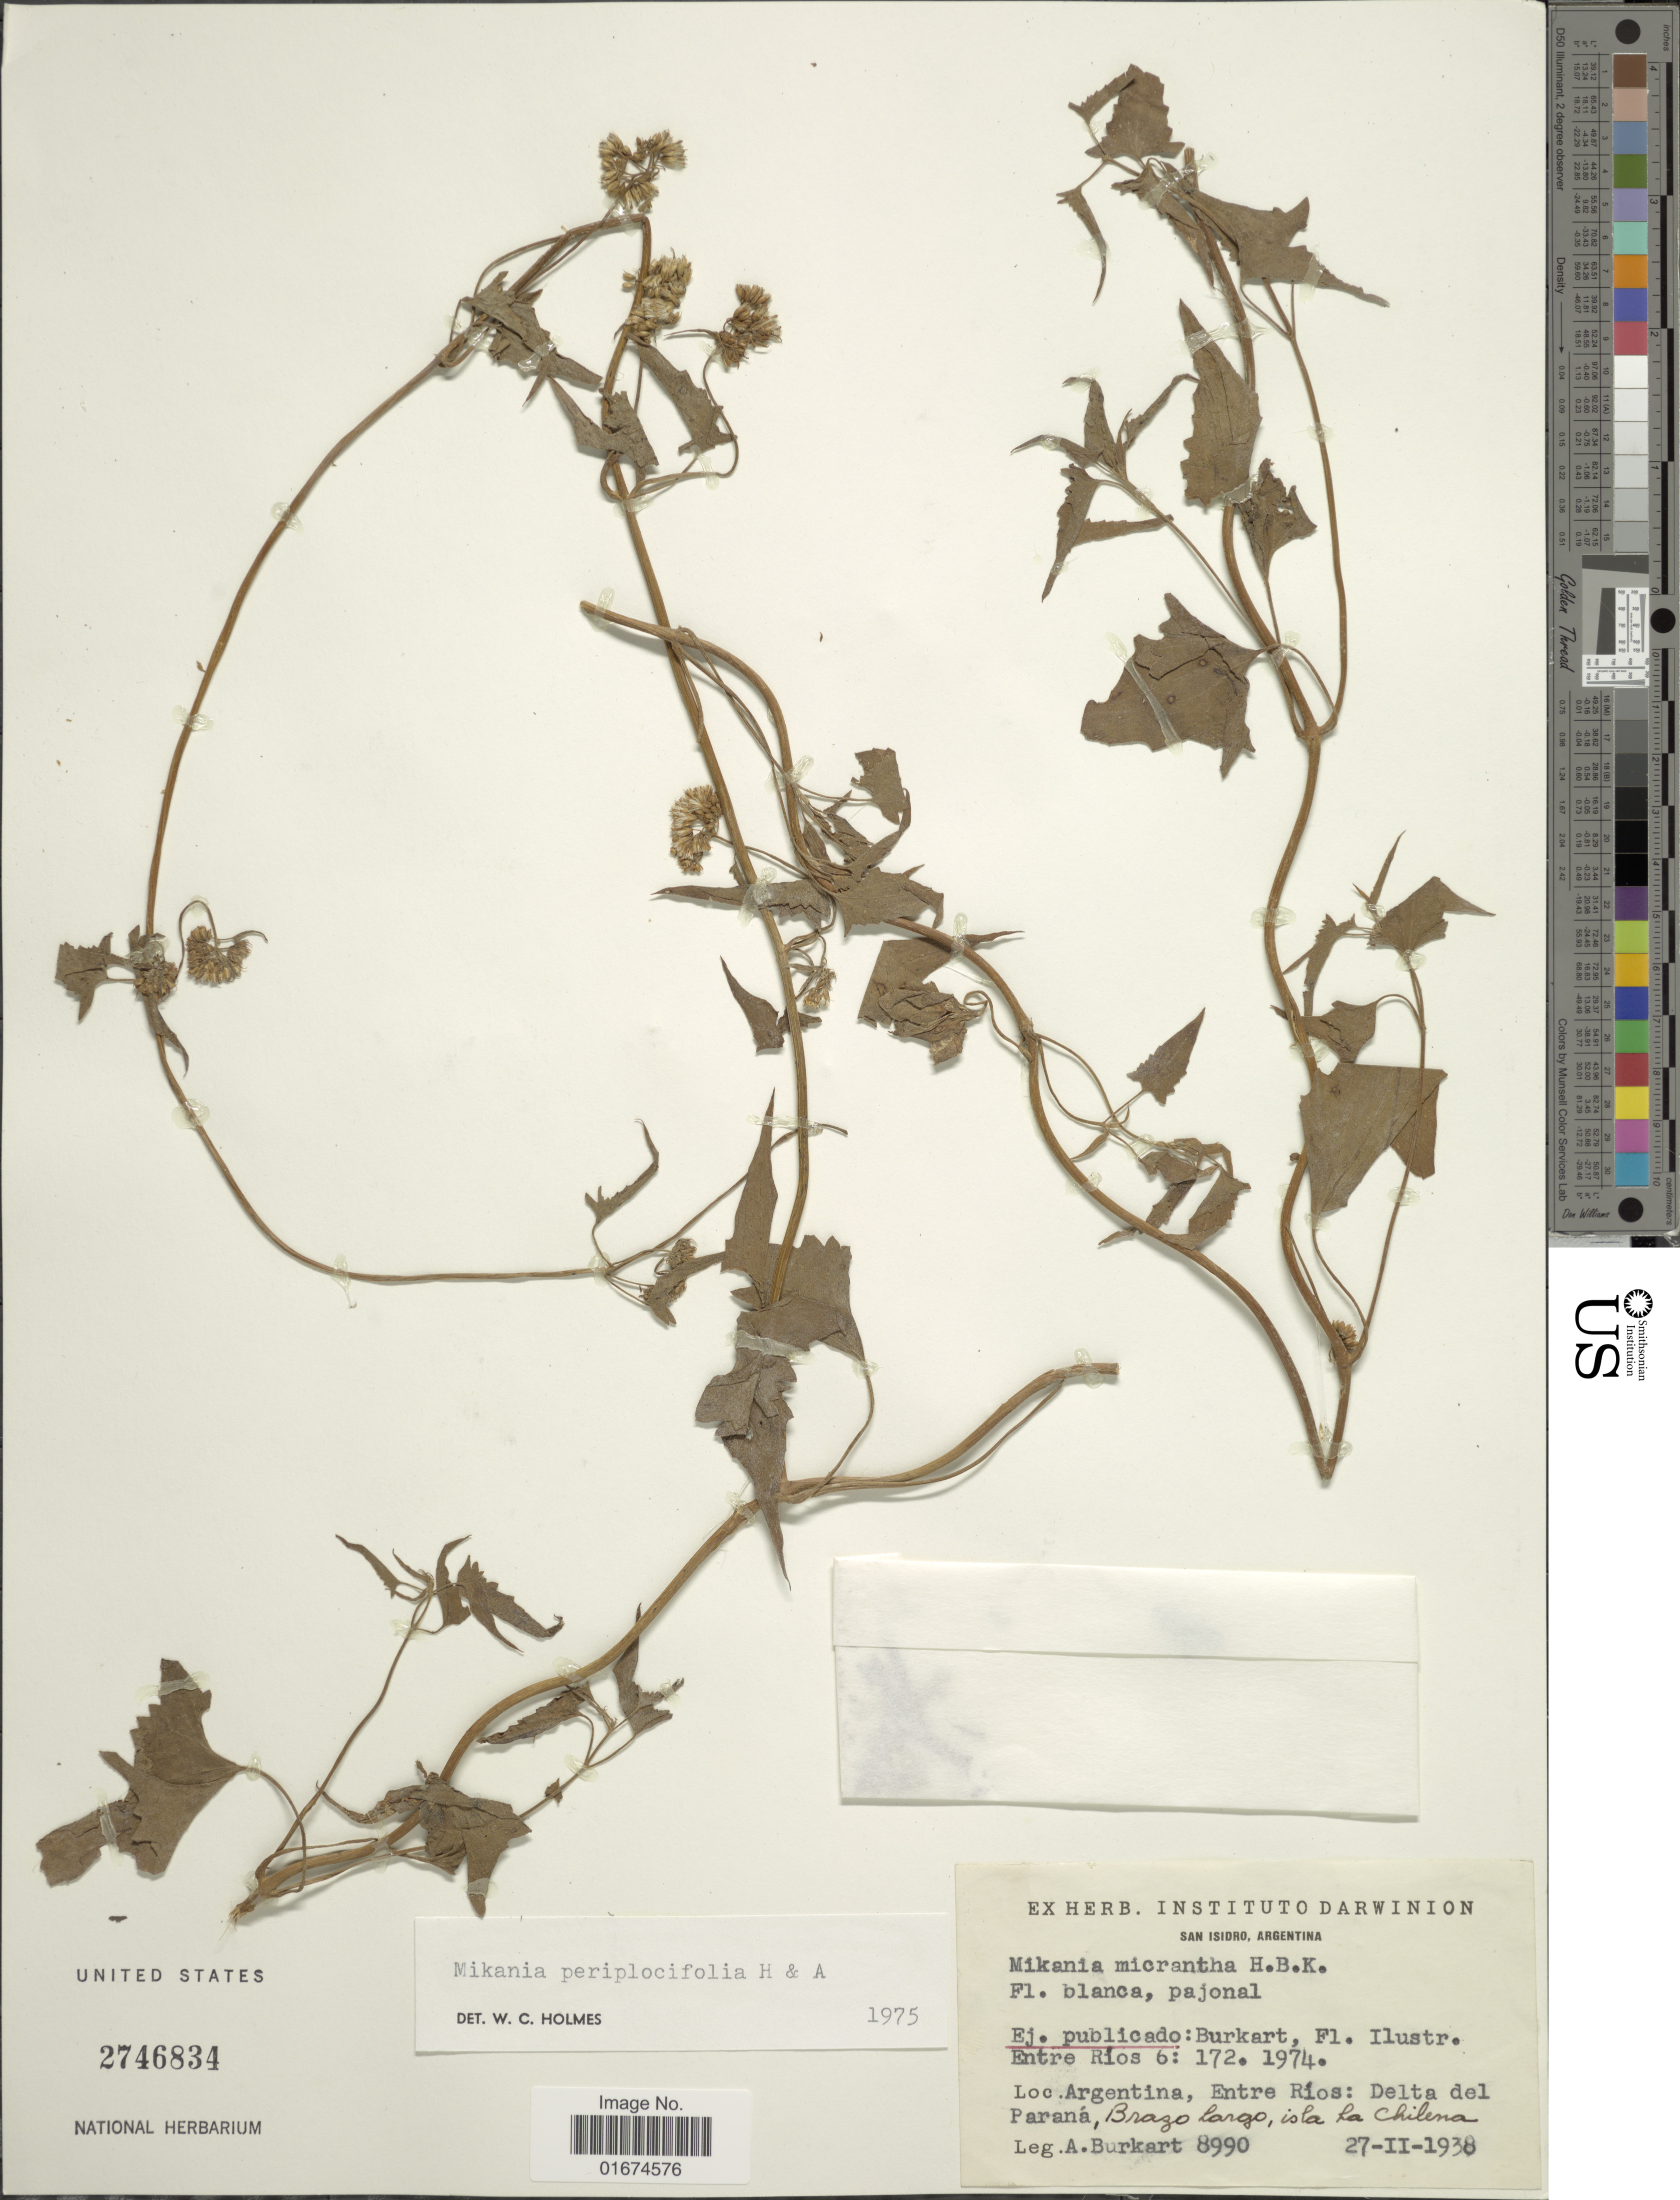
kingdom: Plantae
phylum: Tracheophyta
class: Magnoliopsida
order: Asterales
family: Asteraceae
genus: Mikania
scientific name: Mikania periplocifolia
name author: Hook. & Arn.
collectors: A. E. Burkart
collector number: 8990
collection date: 1938-02-27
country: Argentina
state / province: Entre Rios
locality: Delta del Paraná, Brazo largo, isla la Chilena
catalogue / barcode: US 2746834